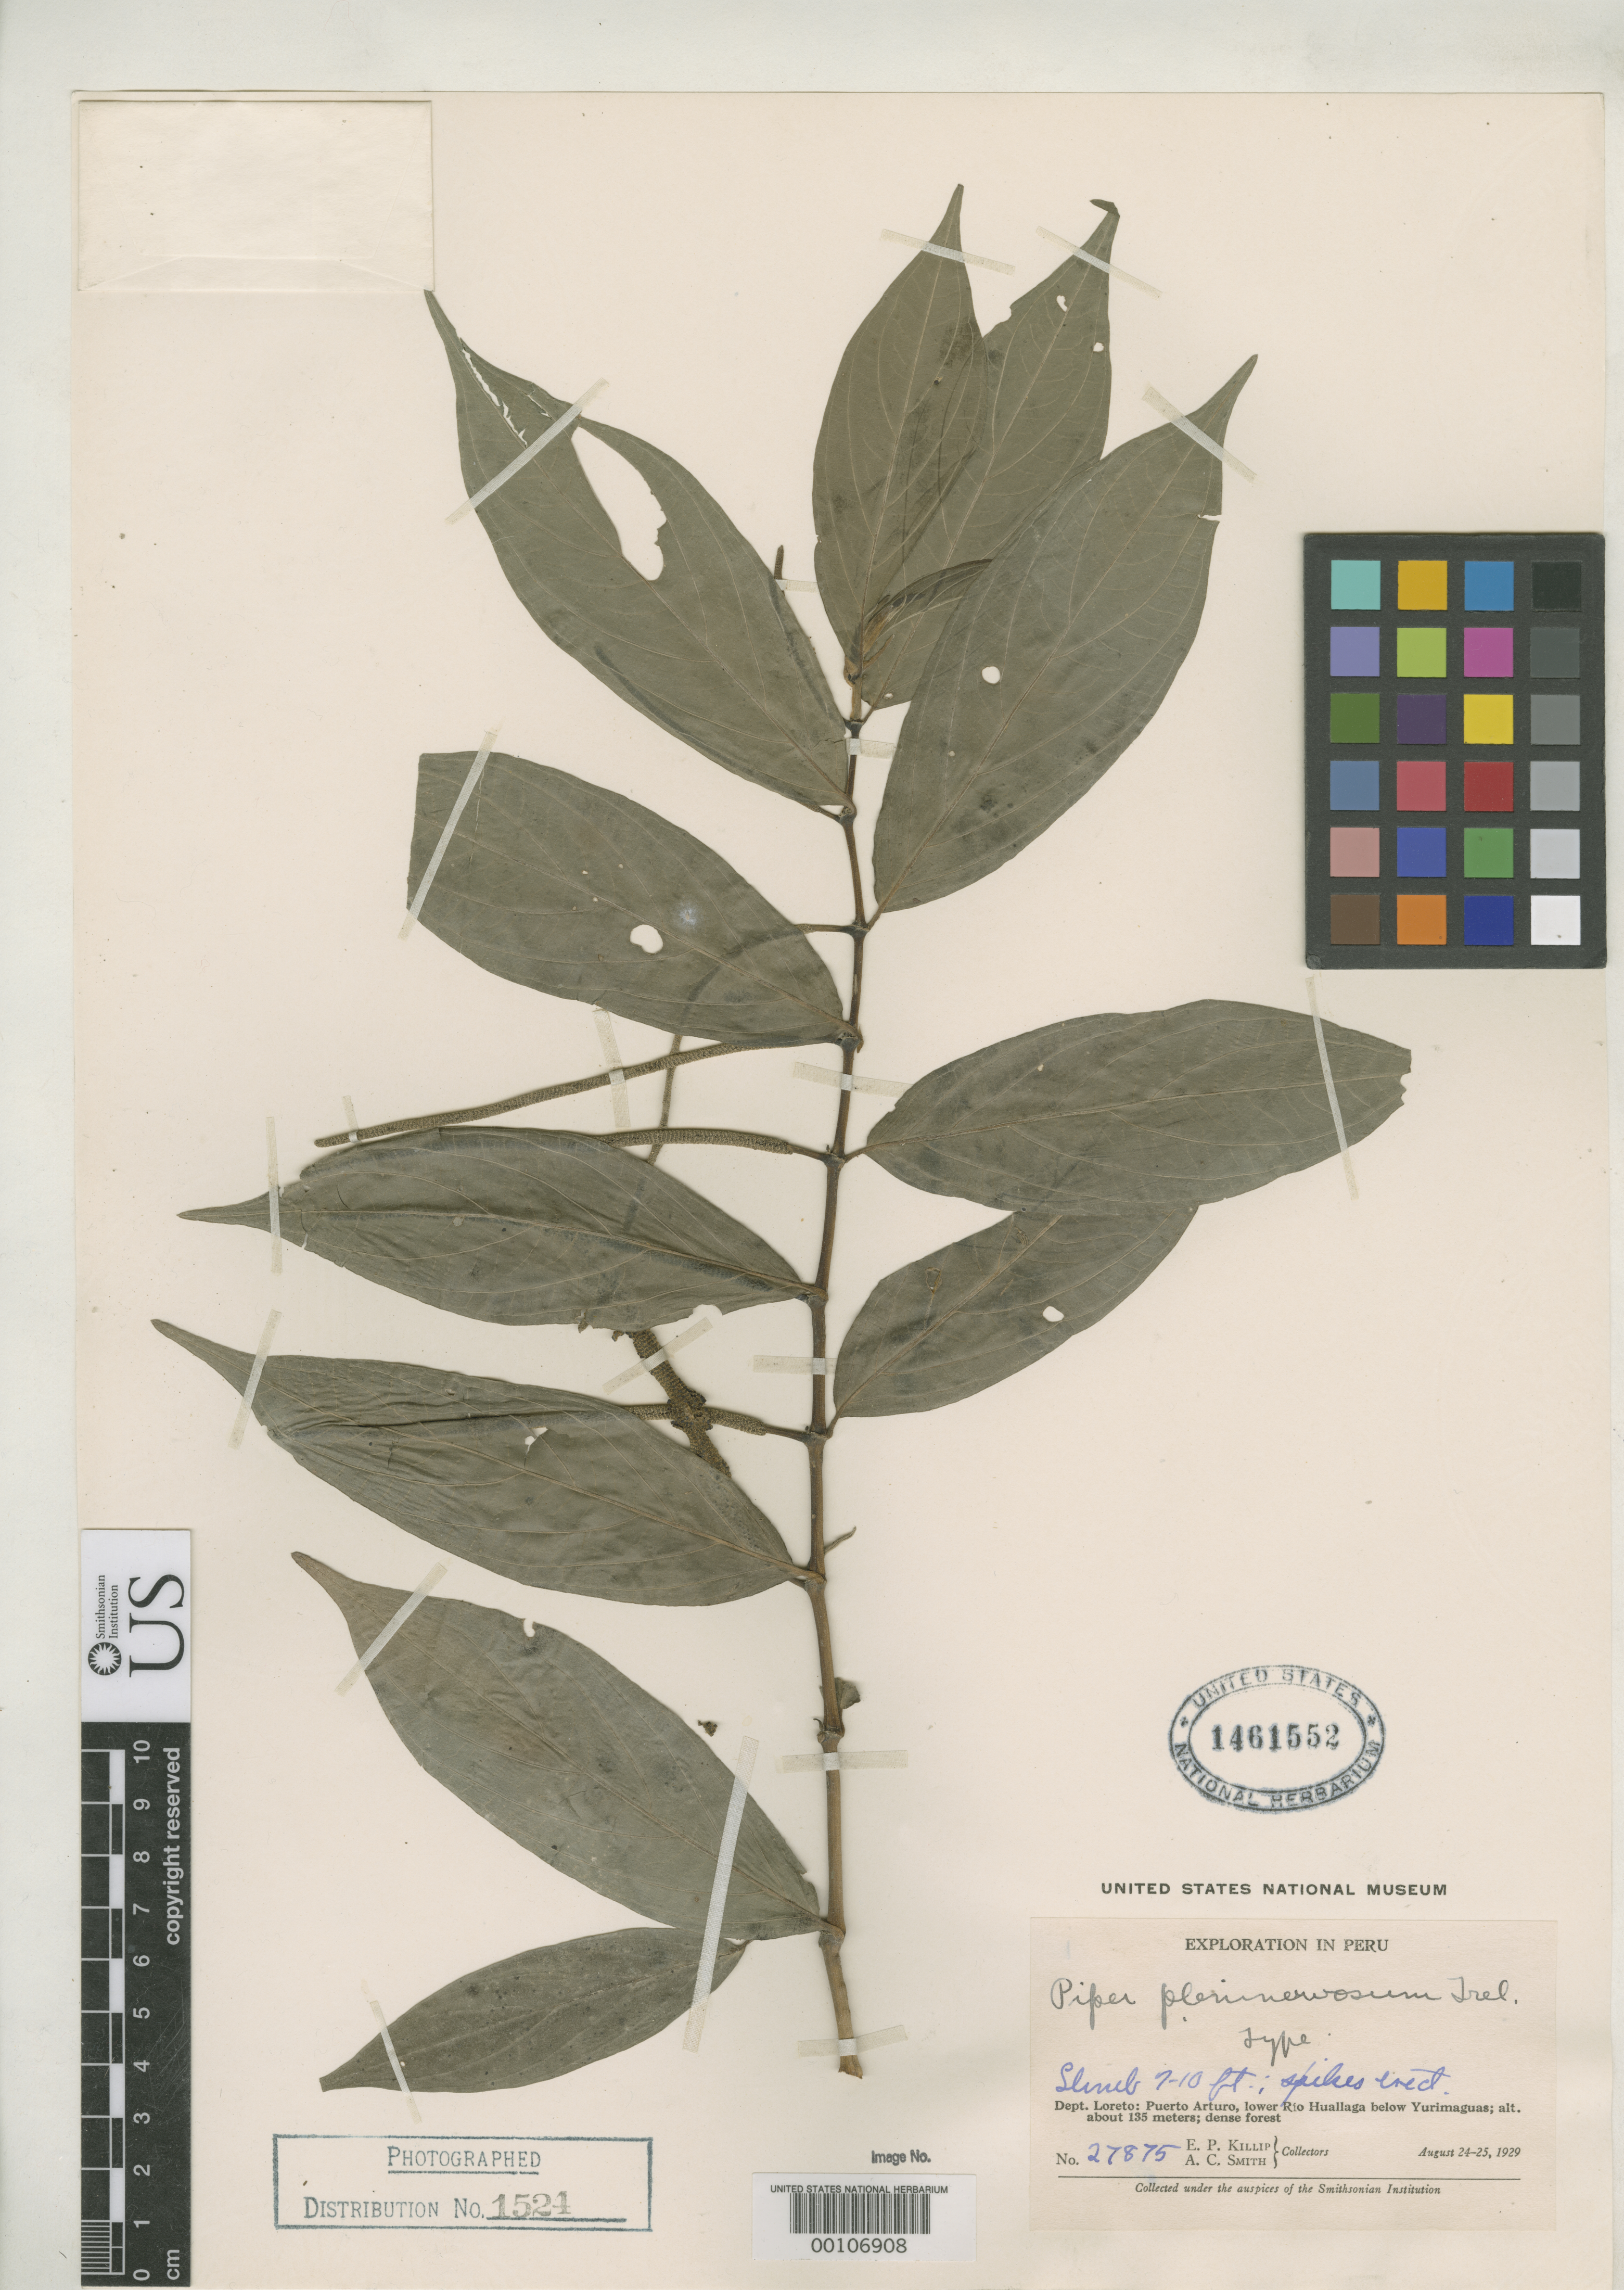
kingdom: Plantae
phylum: Tracheophyta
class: Magnoliopsida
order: Piperales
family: Piperaceae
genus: Piper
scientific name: Piper pleninervosum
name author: Trel. in J.F. Macbr.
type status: Holotype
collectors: E. P. Killip & A. C. Smith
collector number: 27875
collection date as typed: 24 Aug 1929 to 25 Aug 1929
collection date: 1929-08-24/1929-08-25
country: Peru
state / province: Loreto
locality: Puerto Arturo, lower Rio Huallaga below Yurimaguas.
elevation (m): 135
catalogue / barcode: US 1461552